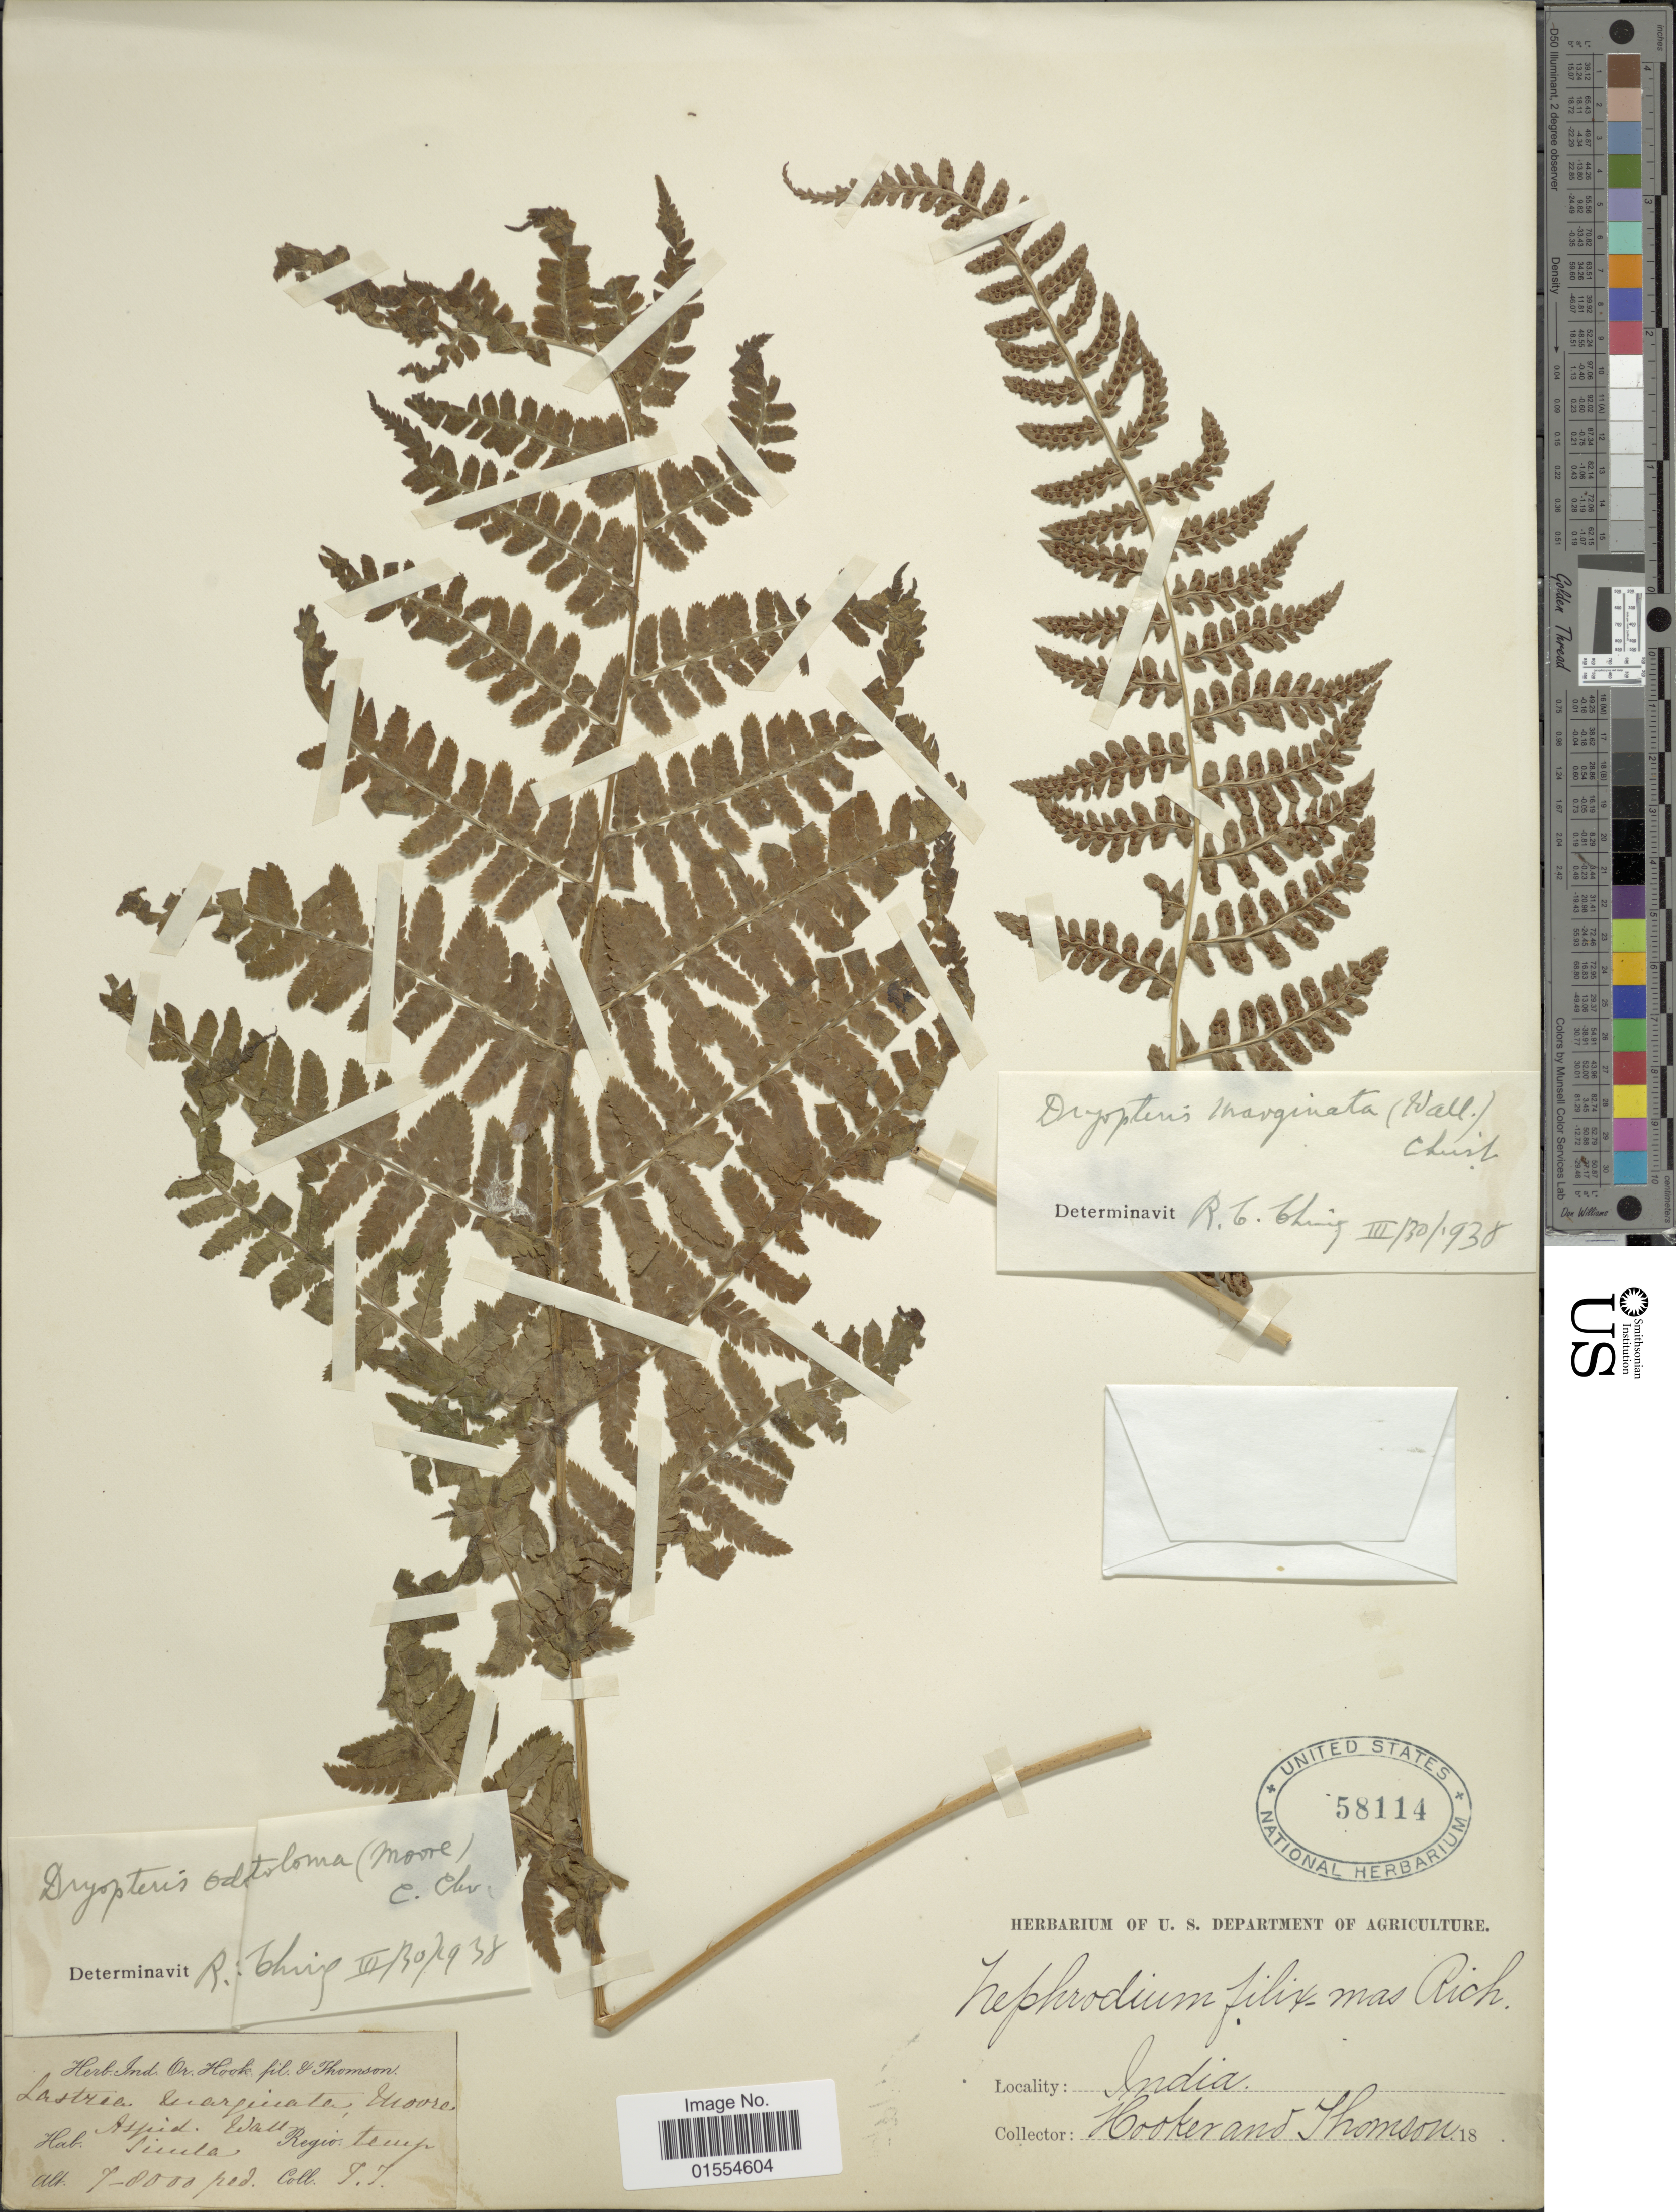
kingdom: Plantae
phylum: Tracheophyta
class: Polypodiopsida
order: Polypodiales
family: Dryopteridaceae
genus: Dryopteris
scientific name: Dryopteris odontoloma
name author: (Bedd.) C. Chr.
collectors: -. Hooker & -- Thomson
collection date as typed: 18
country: India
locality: India, Simla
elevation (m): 2134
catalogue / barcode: US 58114